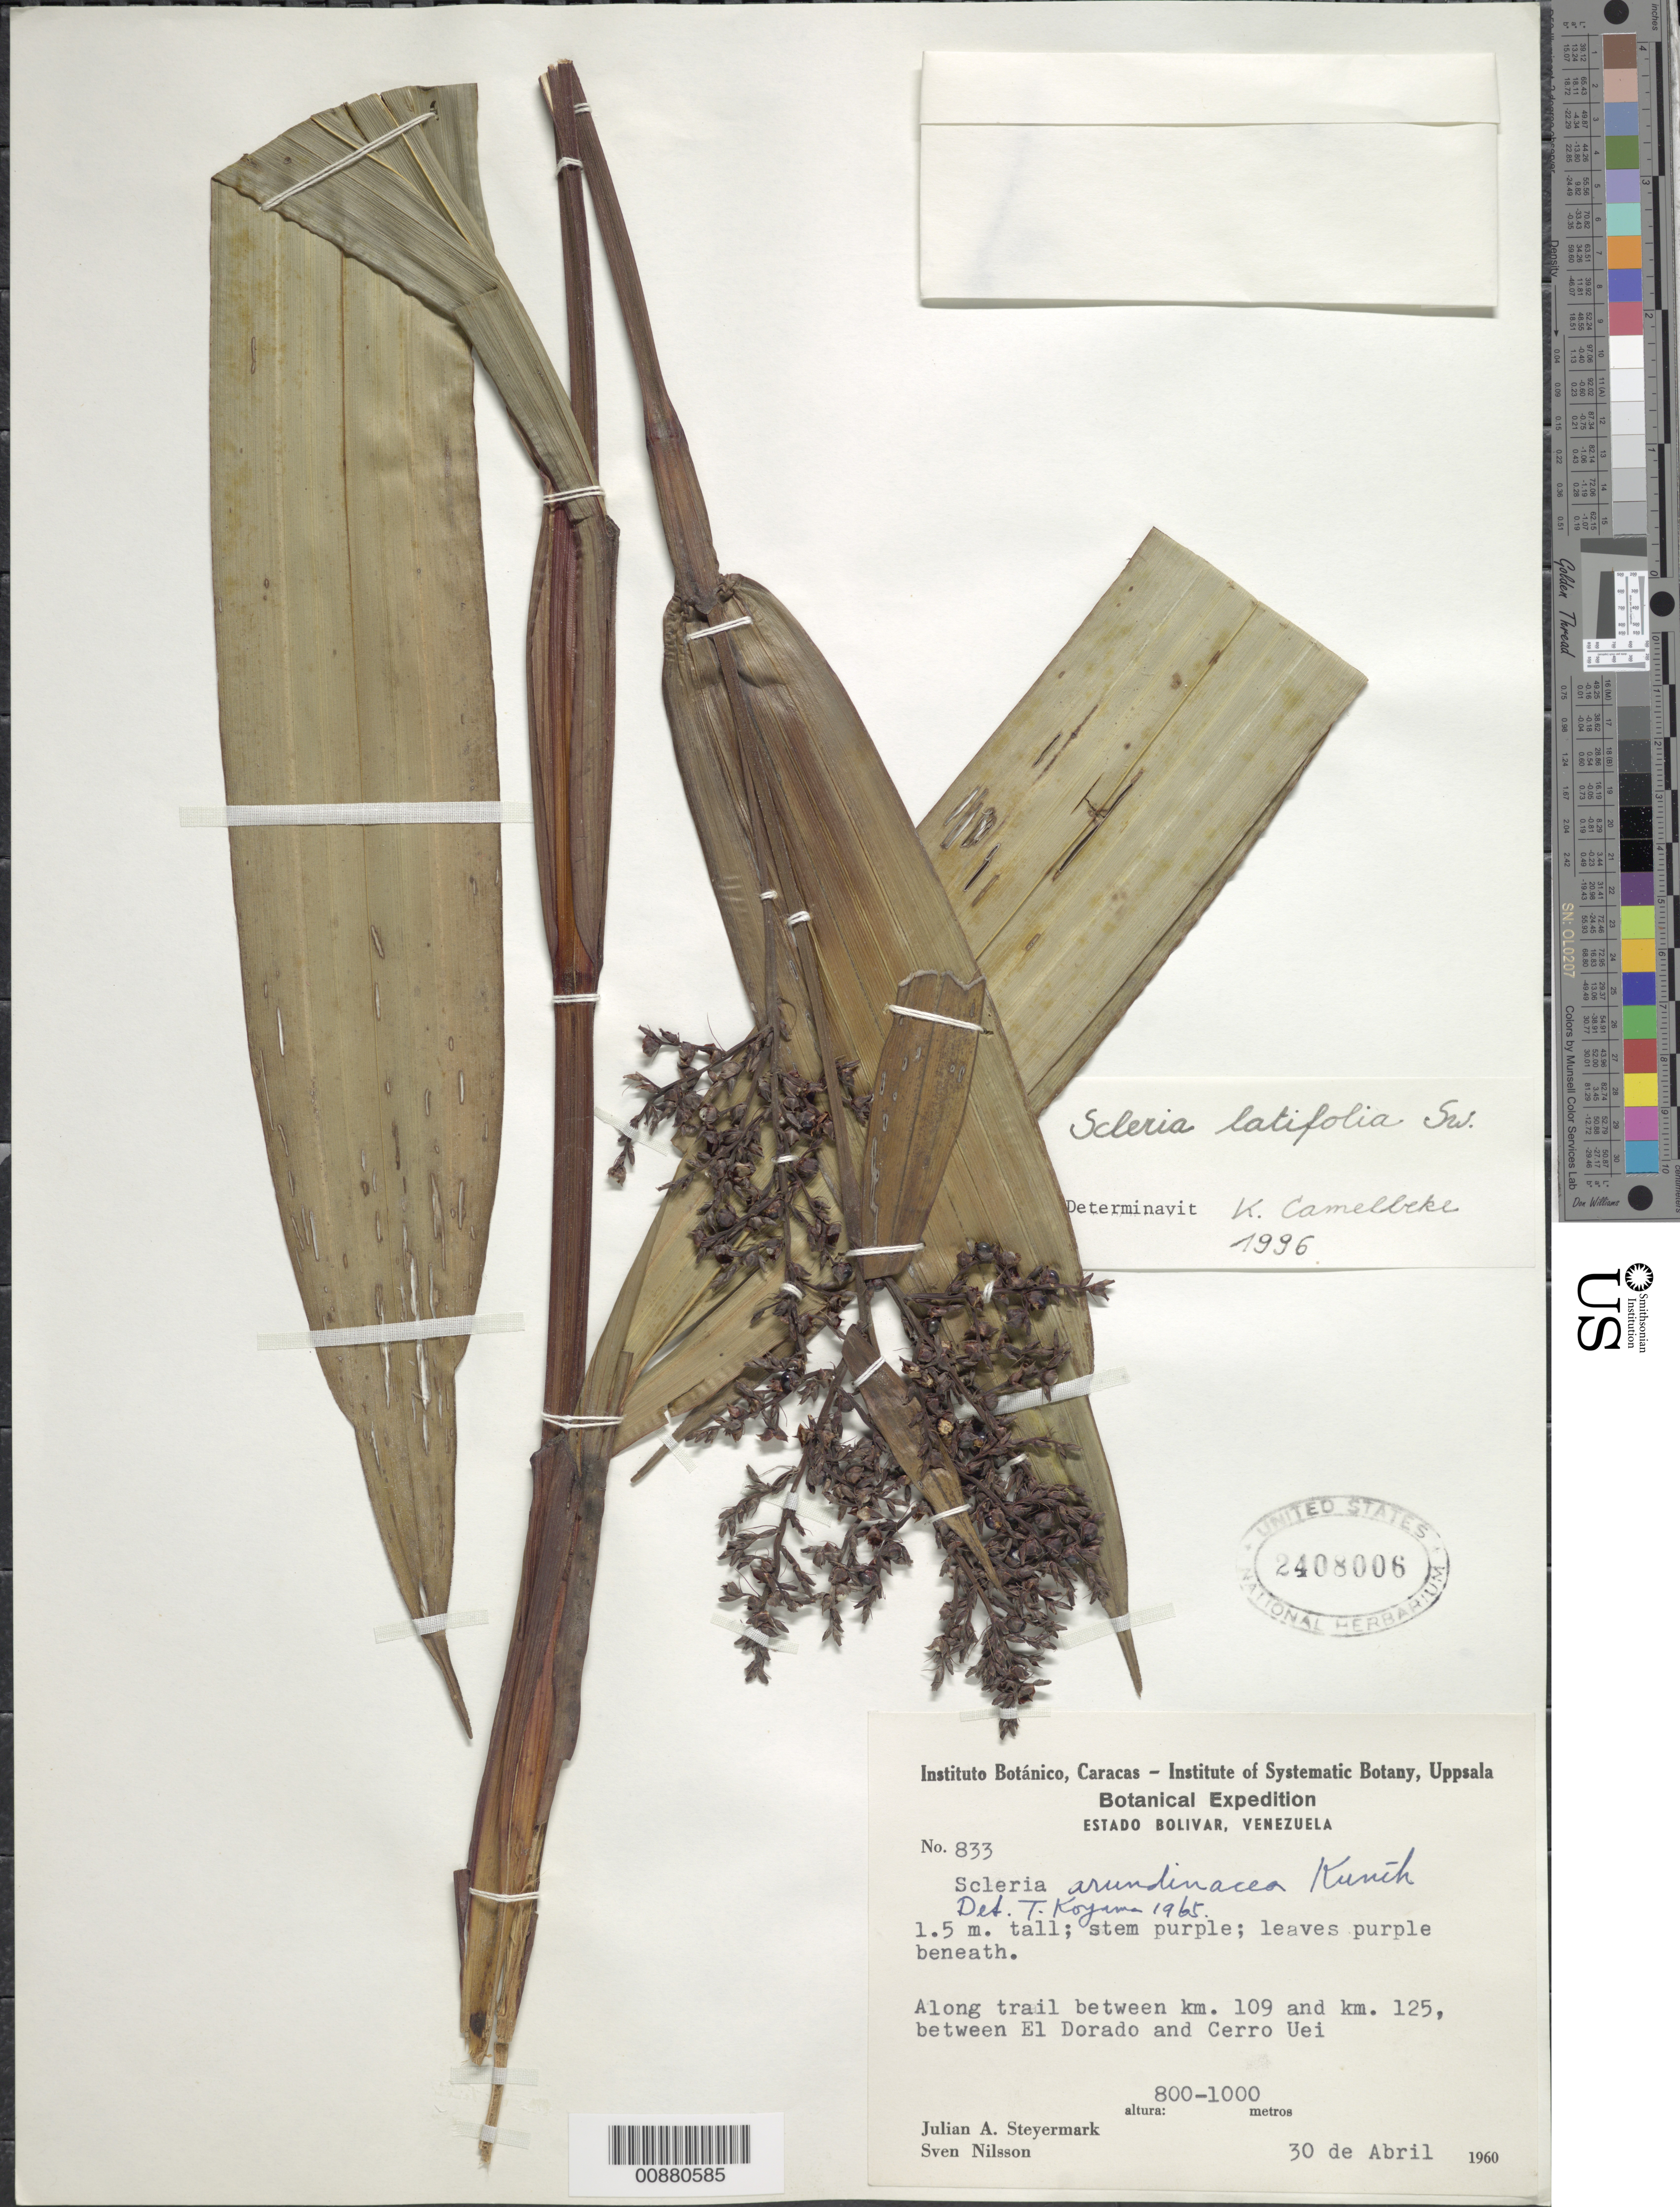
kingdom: Plantae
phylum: Tracheophyta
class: Liliopsida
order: Poales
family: Cyperaceae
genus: Scleria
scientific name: Scleria latifolia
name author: Sw.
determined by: Camelbeke, K.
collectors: J. Steyermark & S. Nilsson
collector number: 60 833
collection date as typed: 30-Apr-60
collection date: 1960-04-30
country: Venezuela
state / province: Bolívar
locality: El Dorado to Cerro Uei, km 109-125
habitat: Trailside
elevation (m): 800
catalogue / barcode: US 2408006